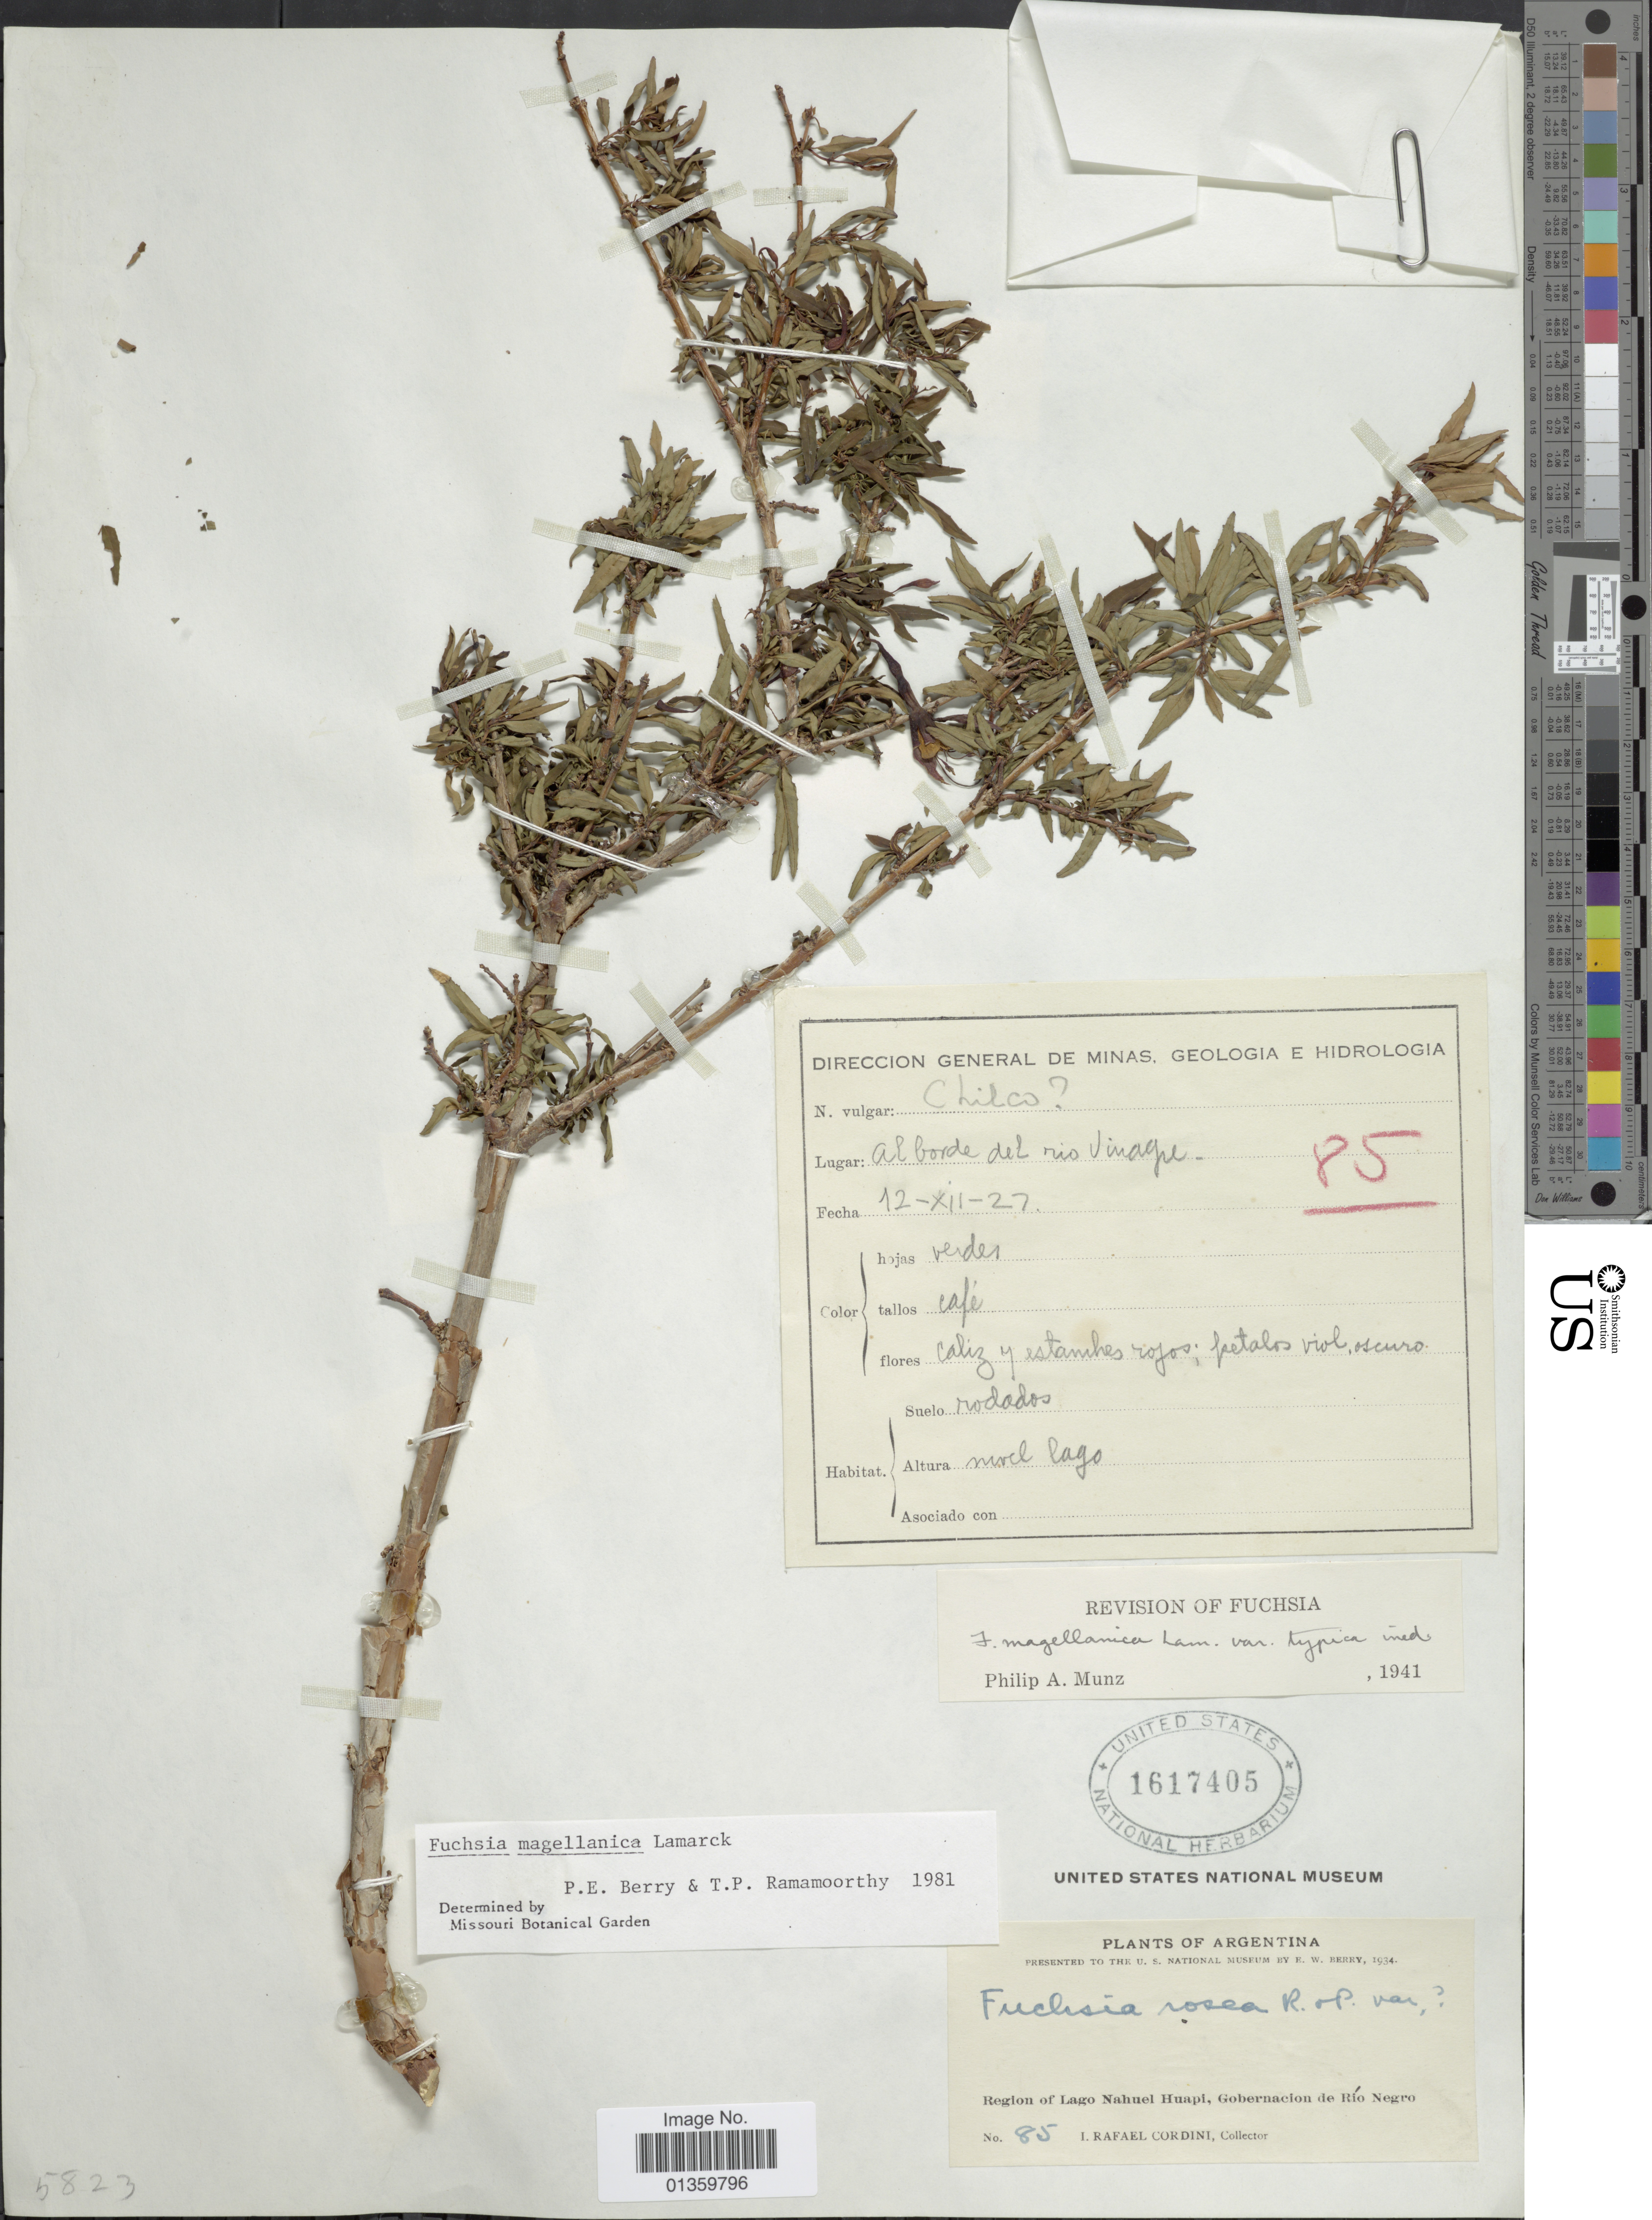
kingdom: Plantae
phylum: Tracheophyta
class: Magnoliopsida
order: Myrtales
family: Onagraceae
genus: Fuchsia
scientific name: Fuchsia magellanica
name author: Lam.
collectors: I. Cordini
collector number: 85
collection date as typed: Transcribed d/m/y: 12/12/27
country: Argentina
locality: Region of Lago Nahuel Huapi, Gobernacion de Río Negro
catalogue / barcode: US 1617405